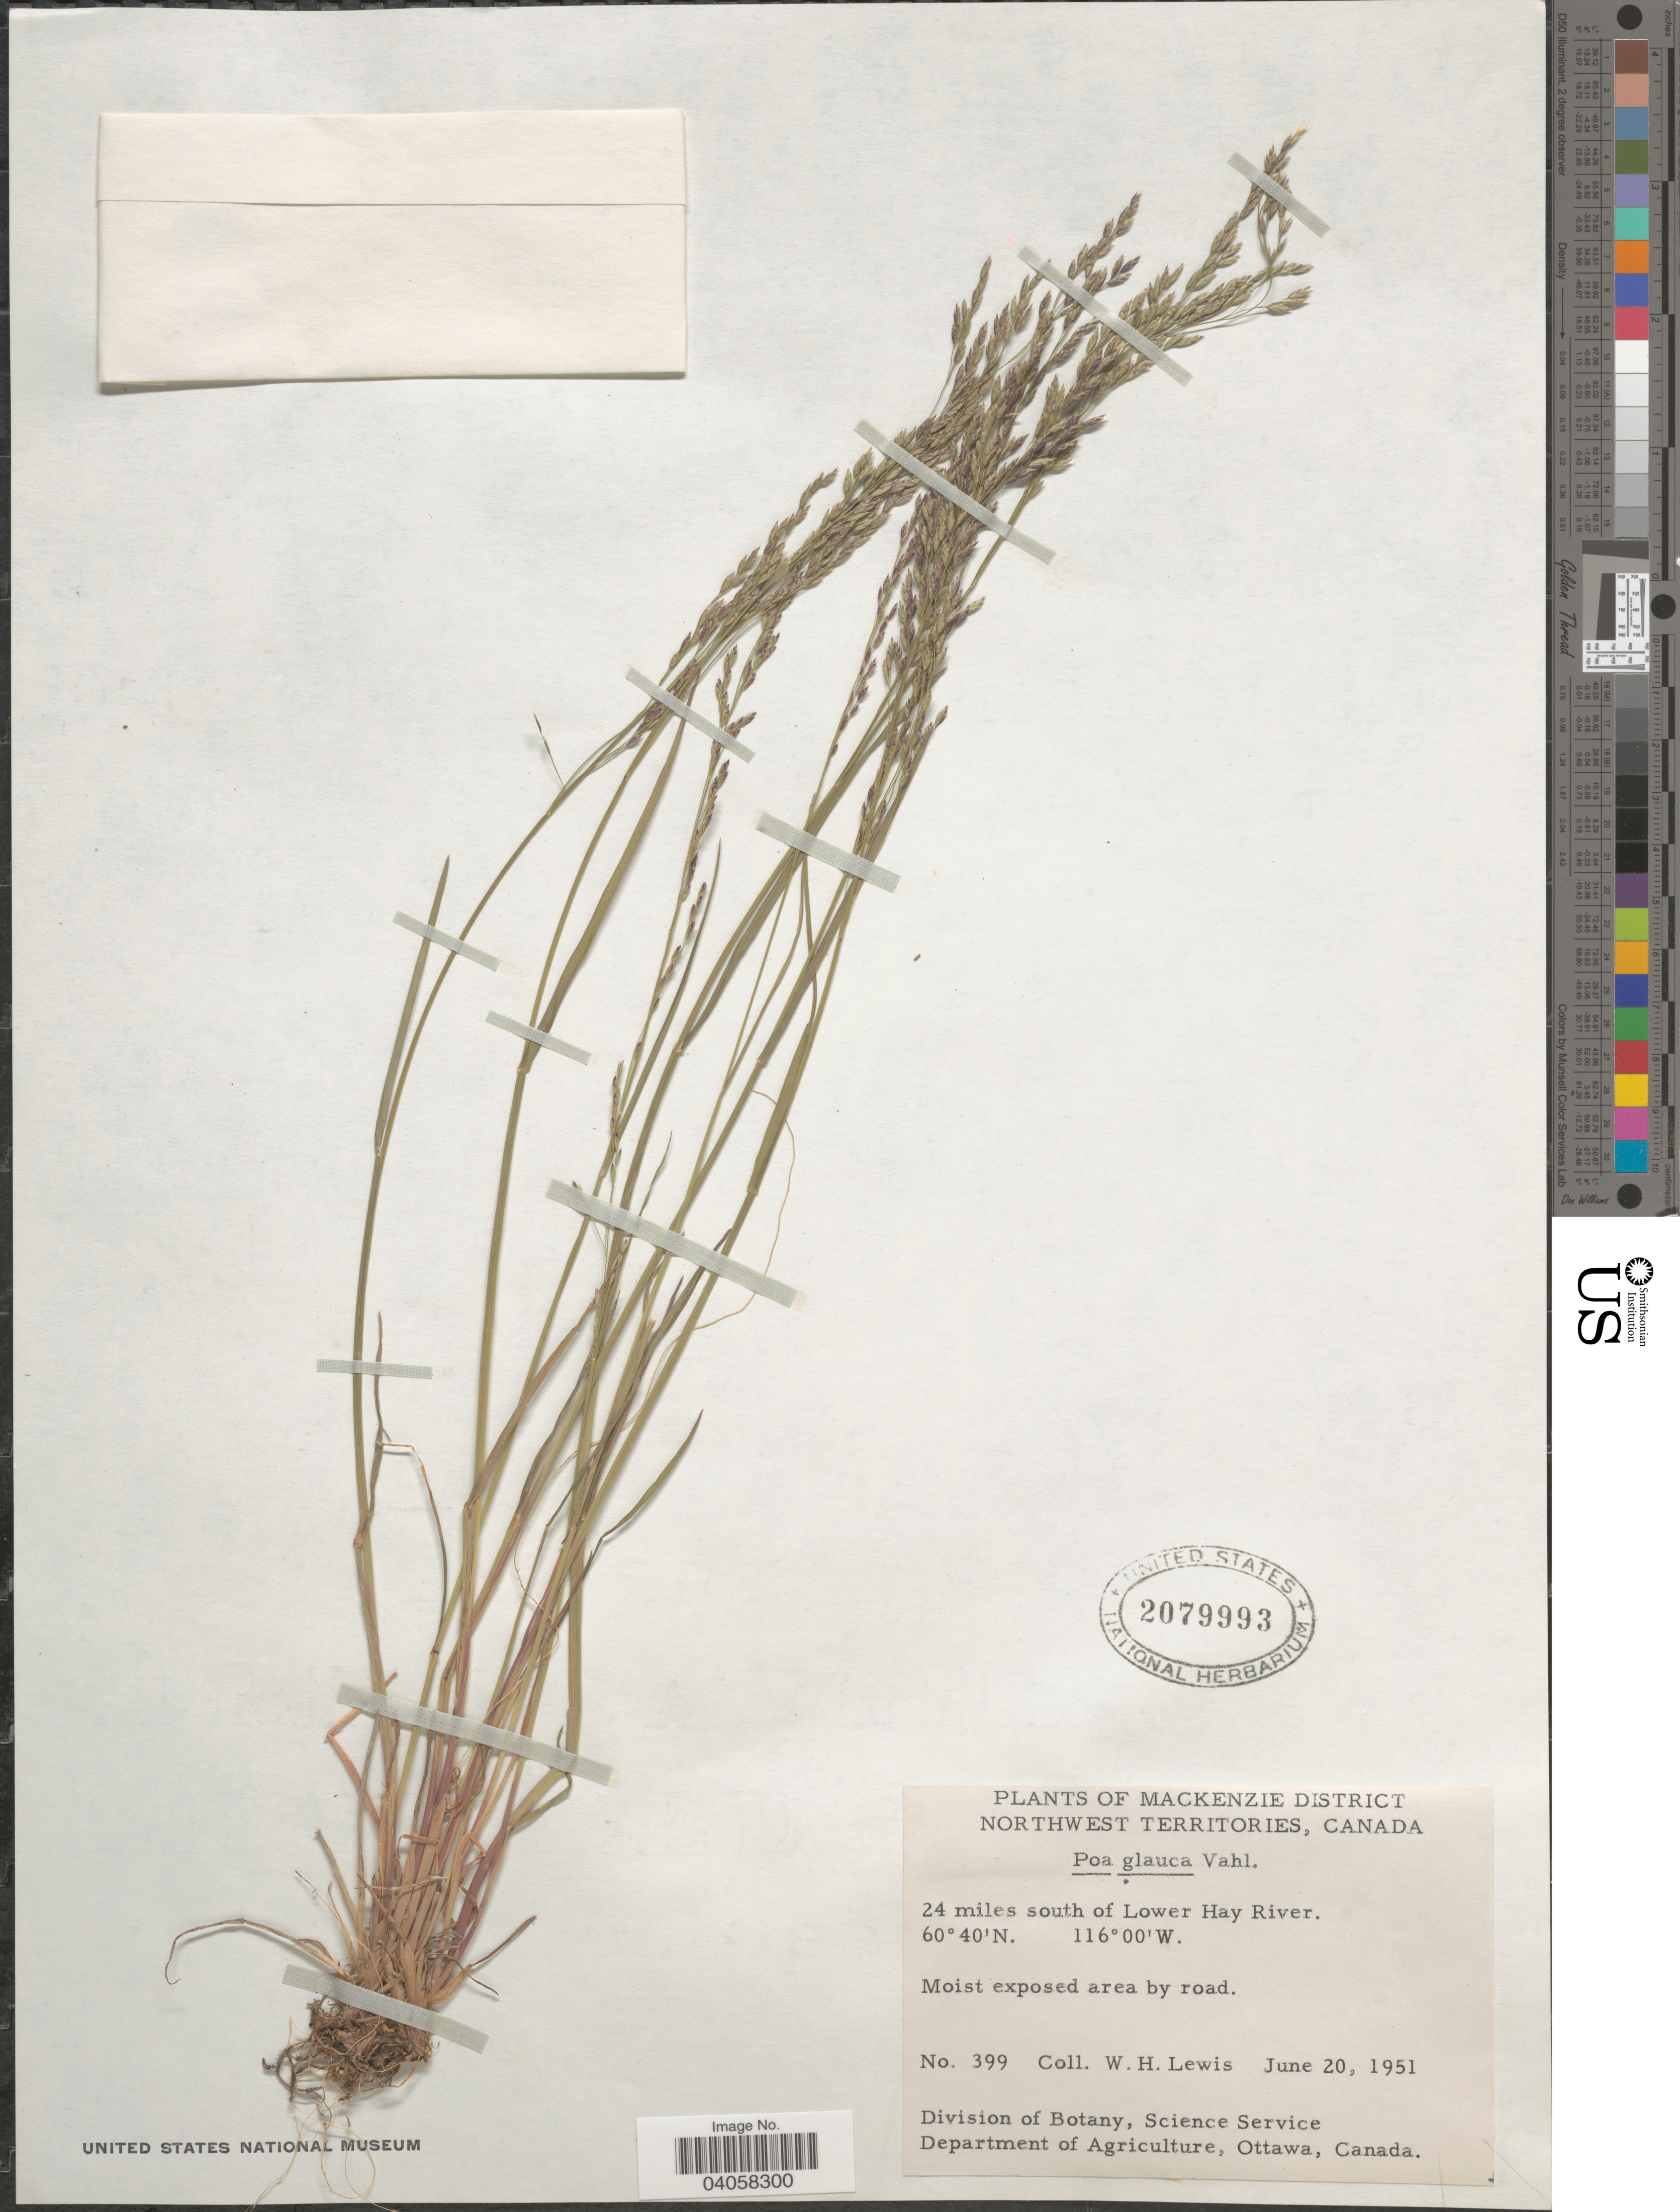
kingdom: Plantae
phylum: Tracheophyta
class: Liliopsida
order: Poales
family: Poaceae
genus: Poa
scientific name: Poa glauca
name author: Vahl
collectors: W. H. Lewis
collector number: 399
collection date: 1951-06-20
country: Canada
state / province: Northwest Territories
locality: Mackenzie District. 24 miles south of Lower Hay River.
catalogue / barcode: US 2079993